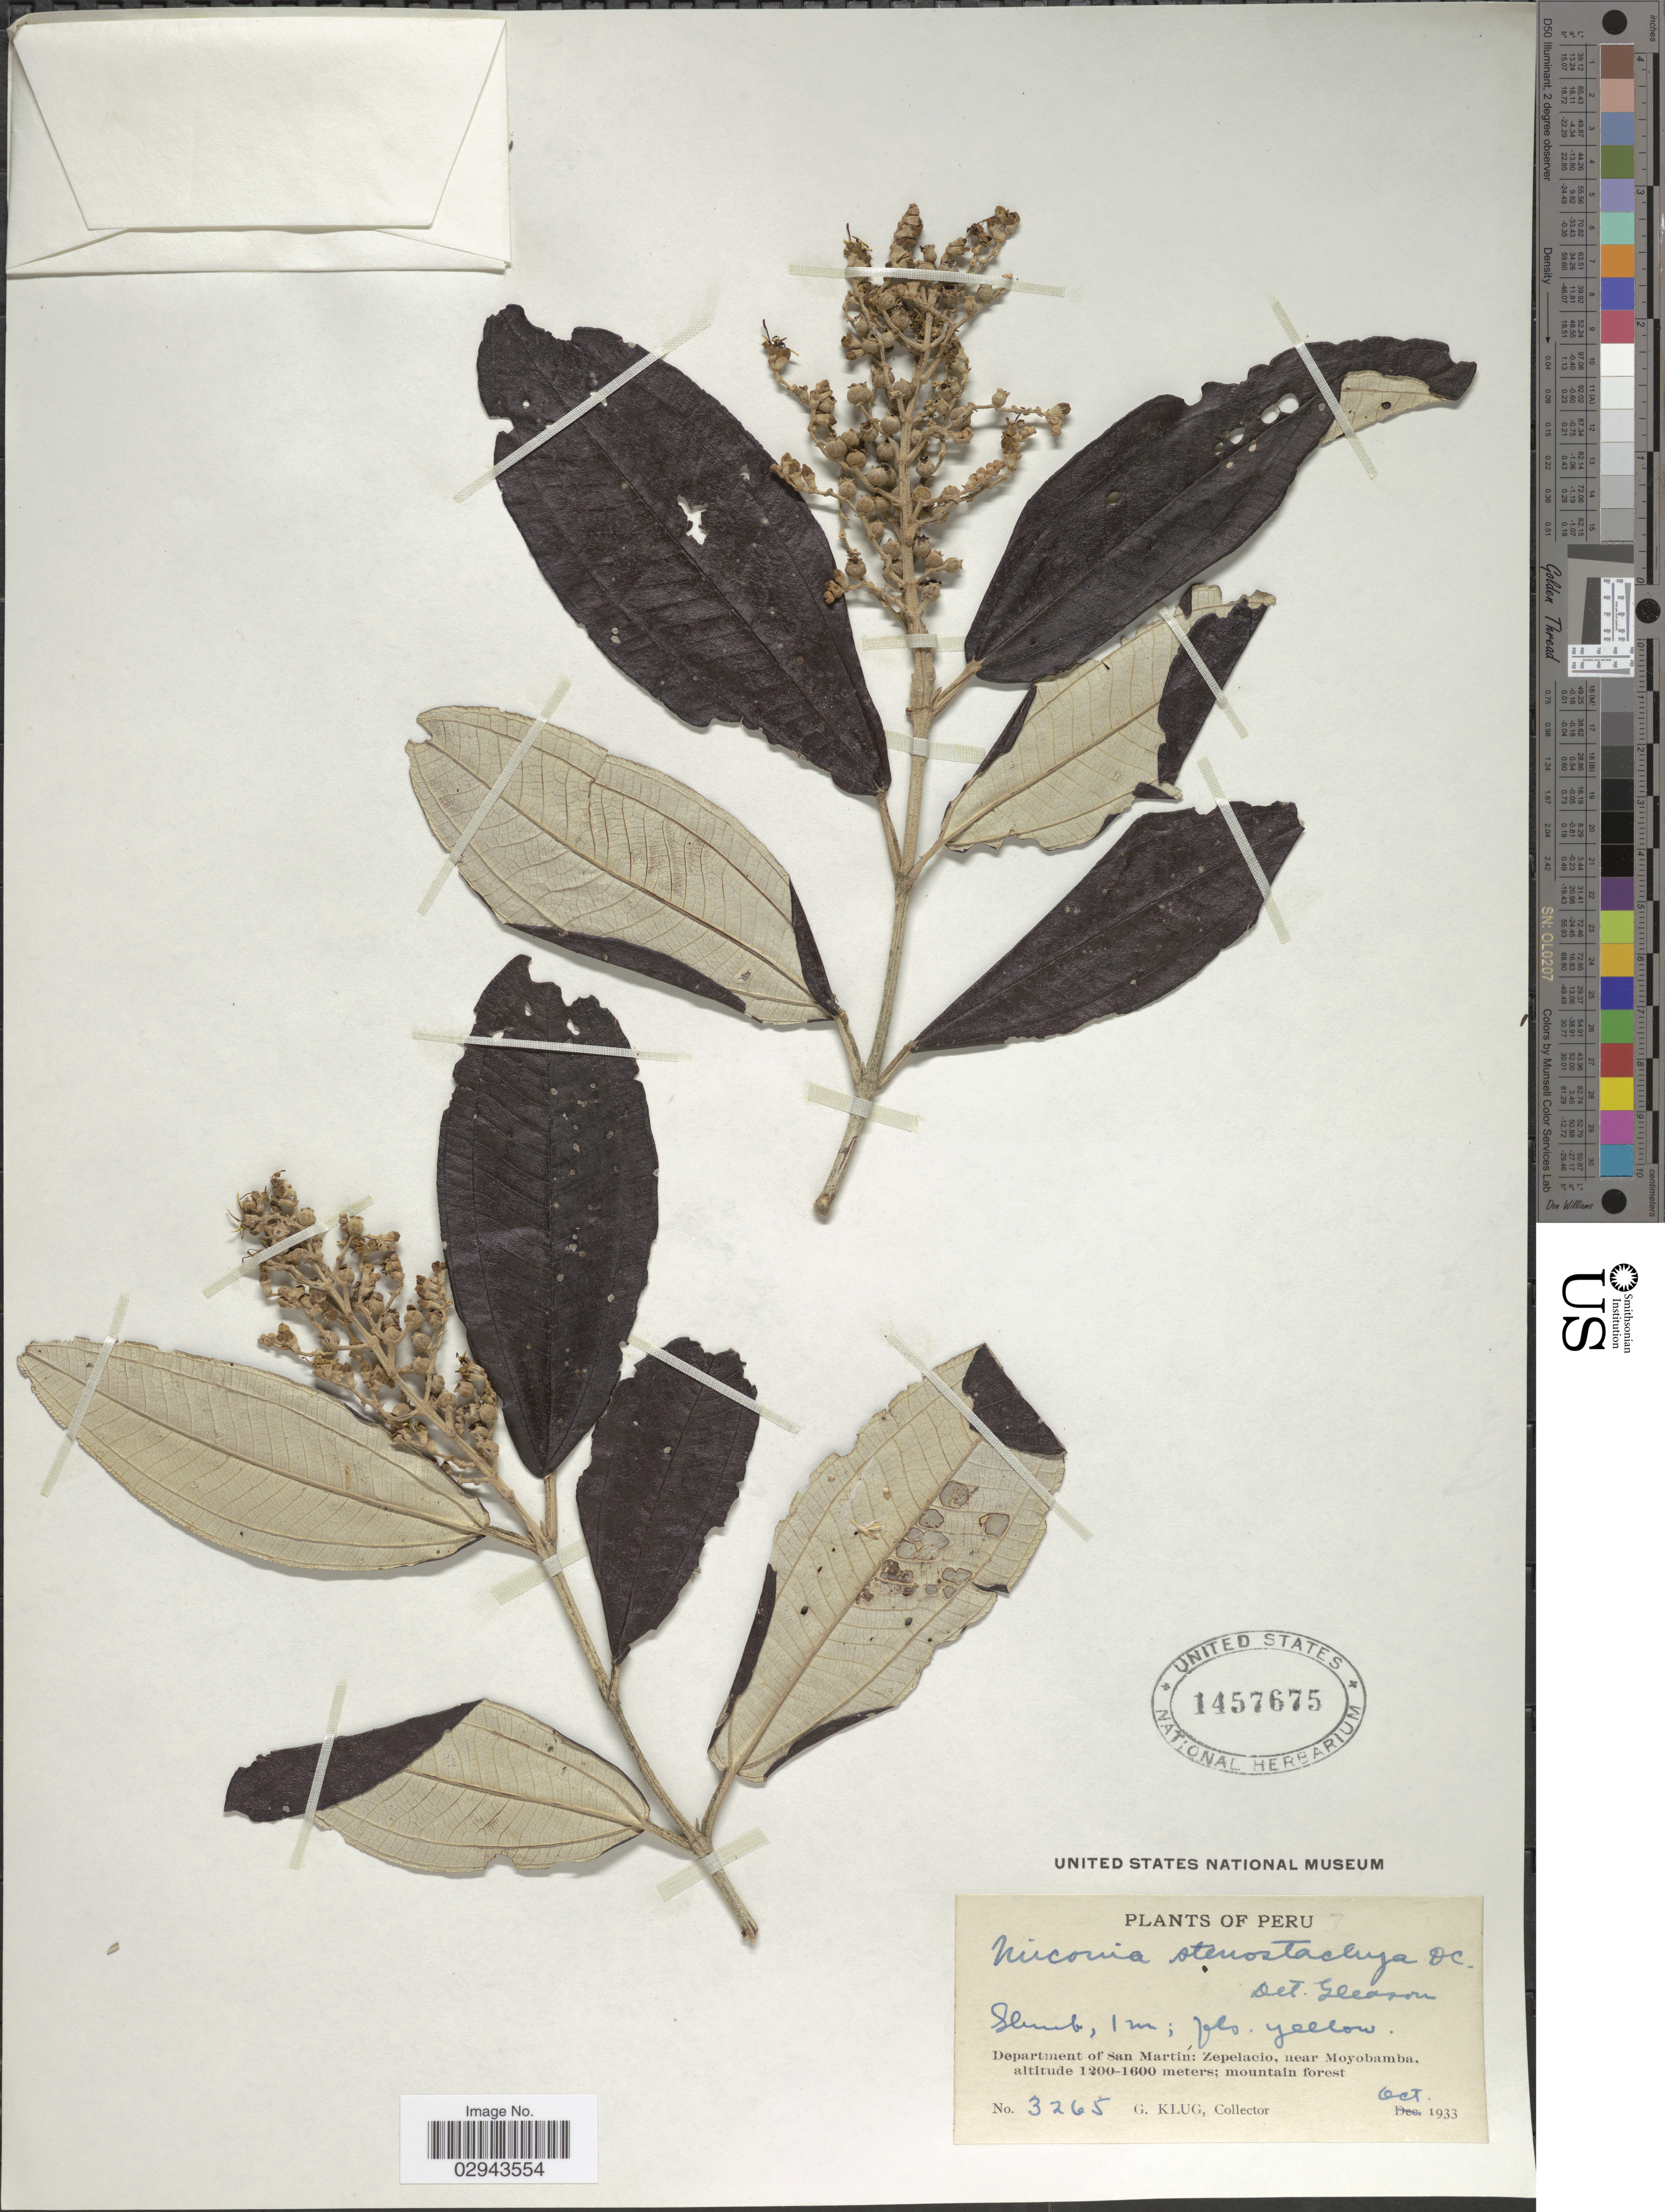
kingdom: Plantae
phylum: Tracheophyta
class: Magnoliopsida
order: Myrtales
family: Melastomataceae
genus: Miconia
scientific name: Miconia stenostachya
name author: DC.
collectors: G. Klug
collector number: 3265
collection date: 1933-10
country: Peru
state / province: San Martín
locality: Department of San Martín: Zepelacio, near Moyobamba.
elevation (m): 1200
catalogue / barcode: US 1457675